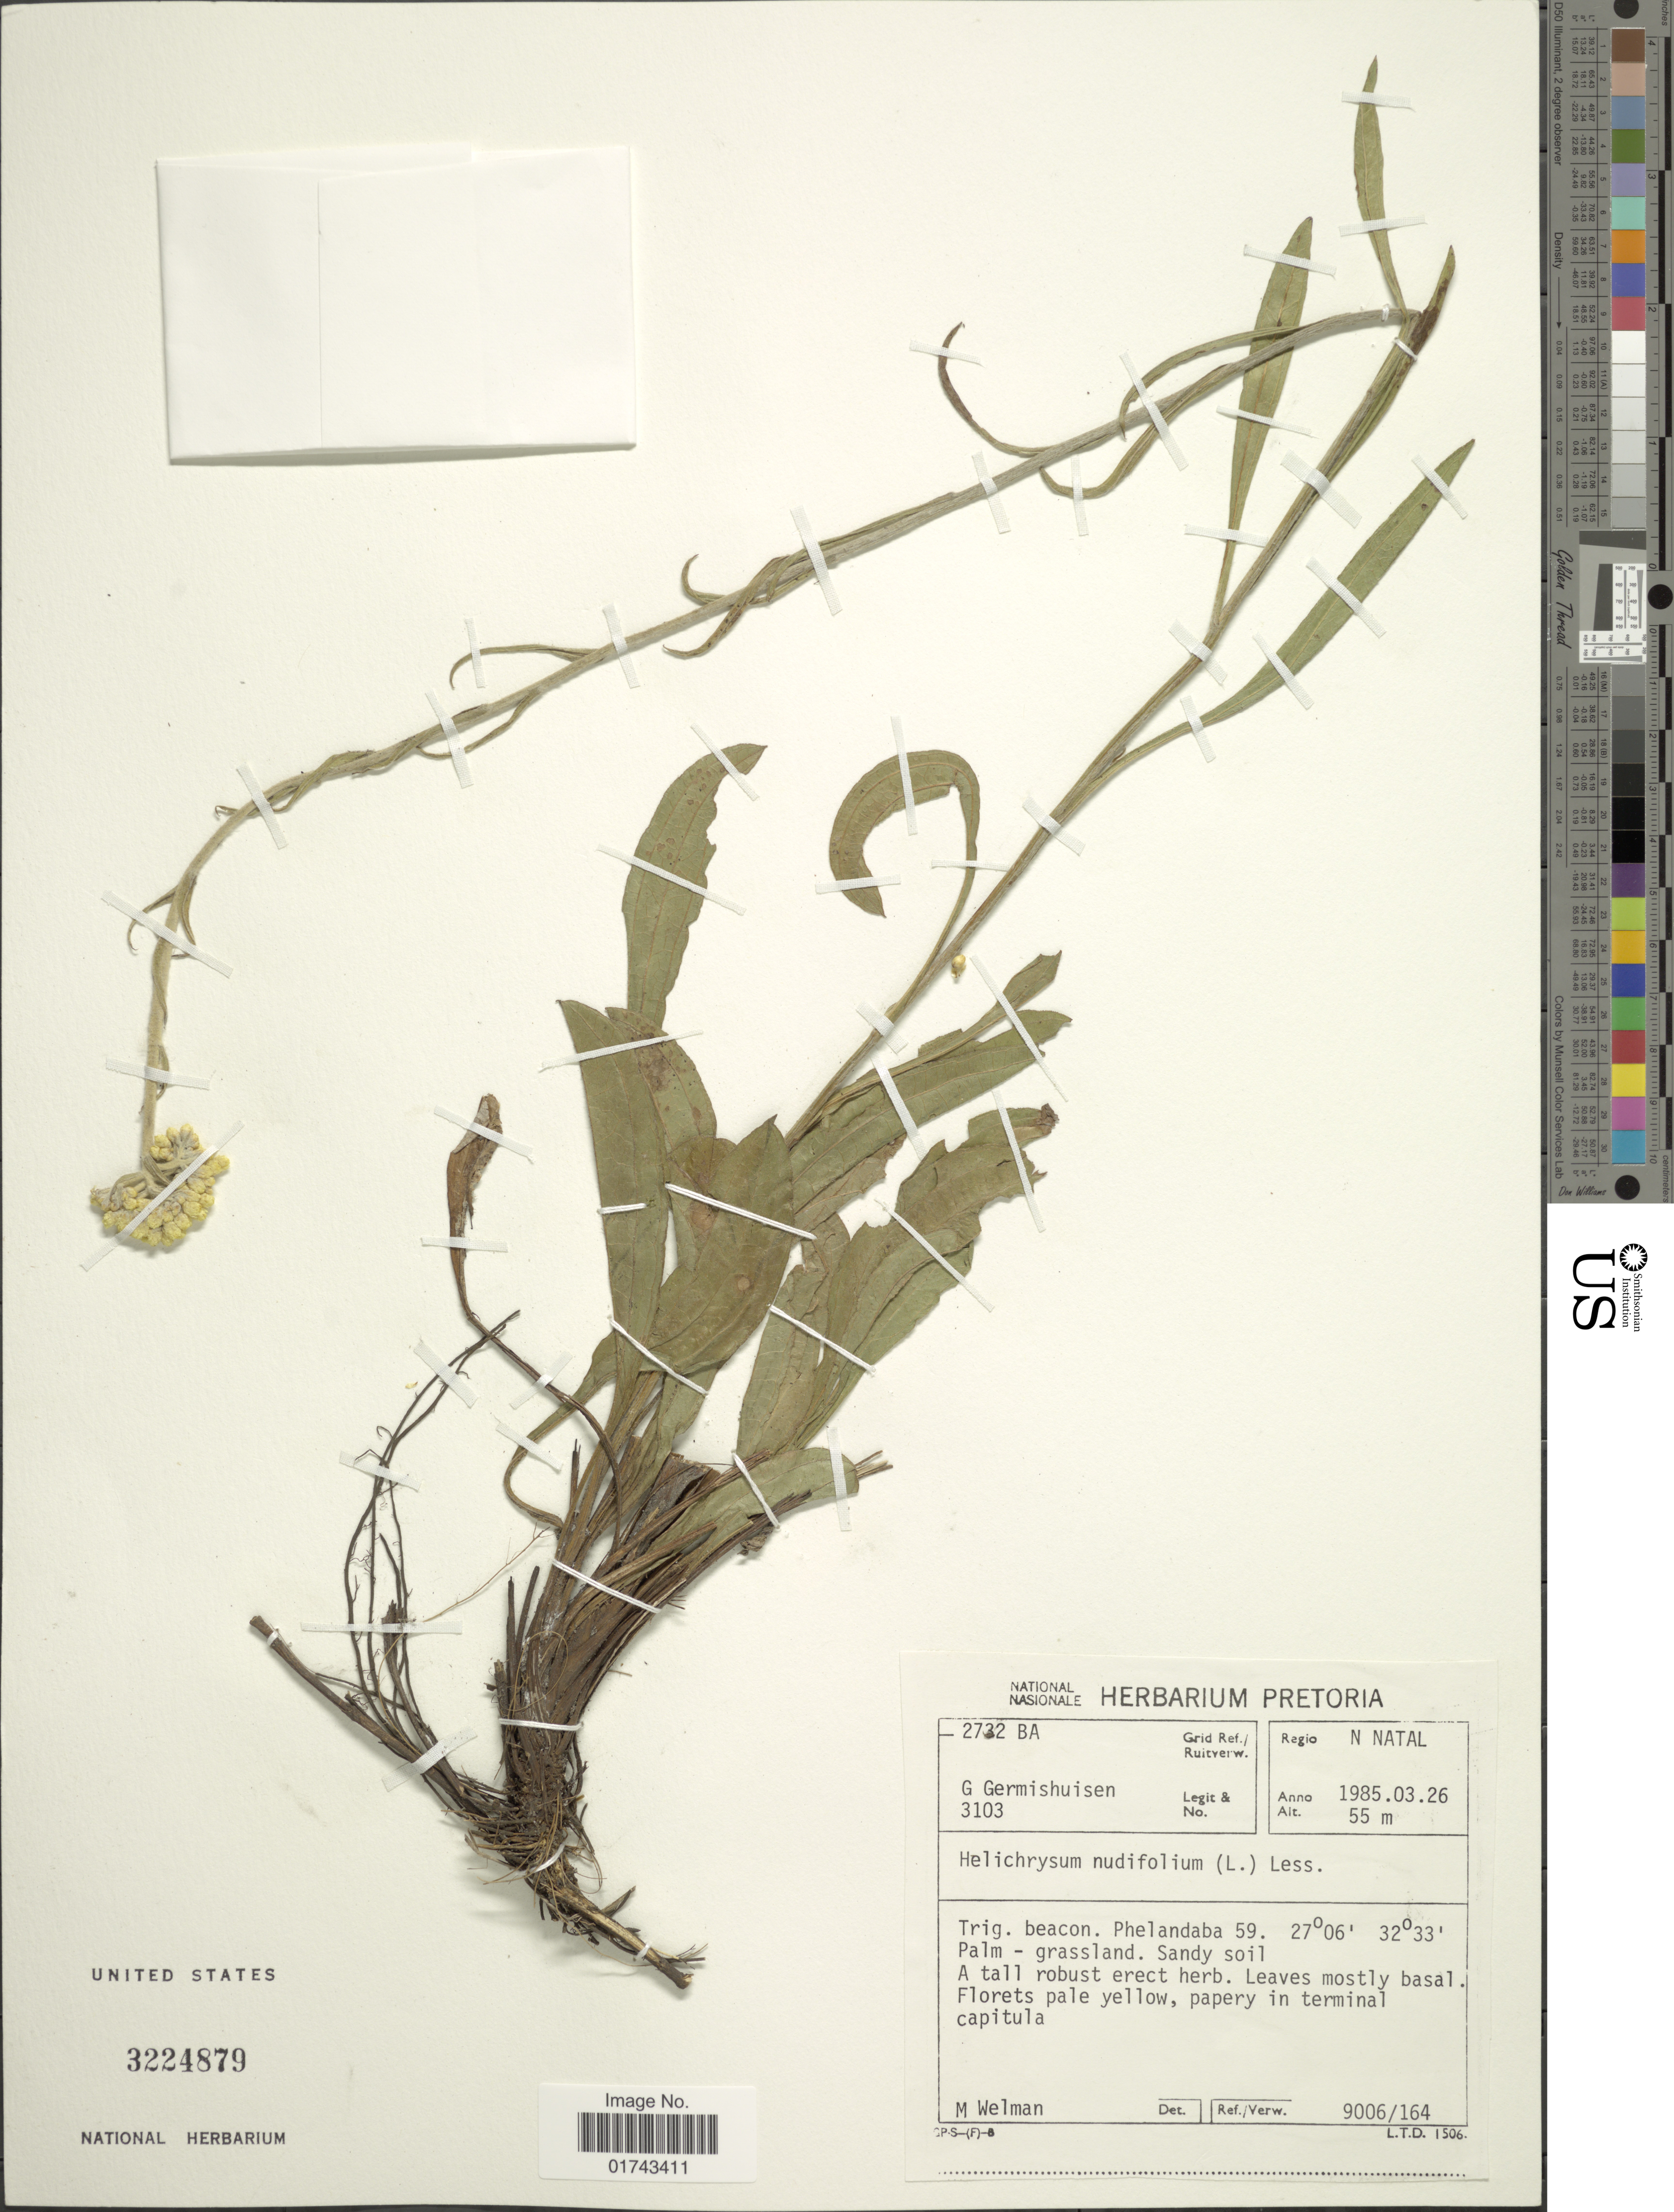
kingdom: Plantae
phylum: Tracheophyta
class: Magnoliopsida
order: Asterales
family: Asteraceae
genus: Helichrysum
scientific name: Helichrysum nudifolium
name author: (L.) Less.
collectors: G. Germishuizen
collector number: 3103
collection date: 1985-03-26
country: South Africa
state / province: KwaZulu-Natal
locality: Pretoria, Regio N. Natal, Grid Ref./ Ruitverw. 2732 BA, Trig. beacon, Phelandaba 59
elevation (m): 55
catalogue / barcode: US 3224879